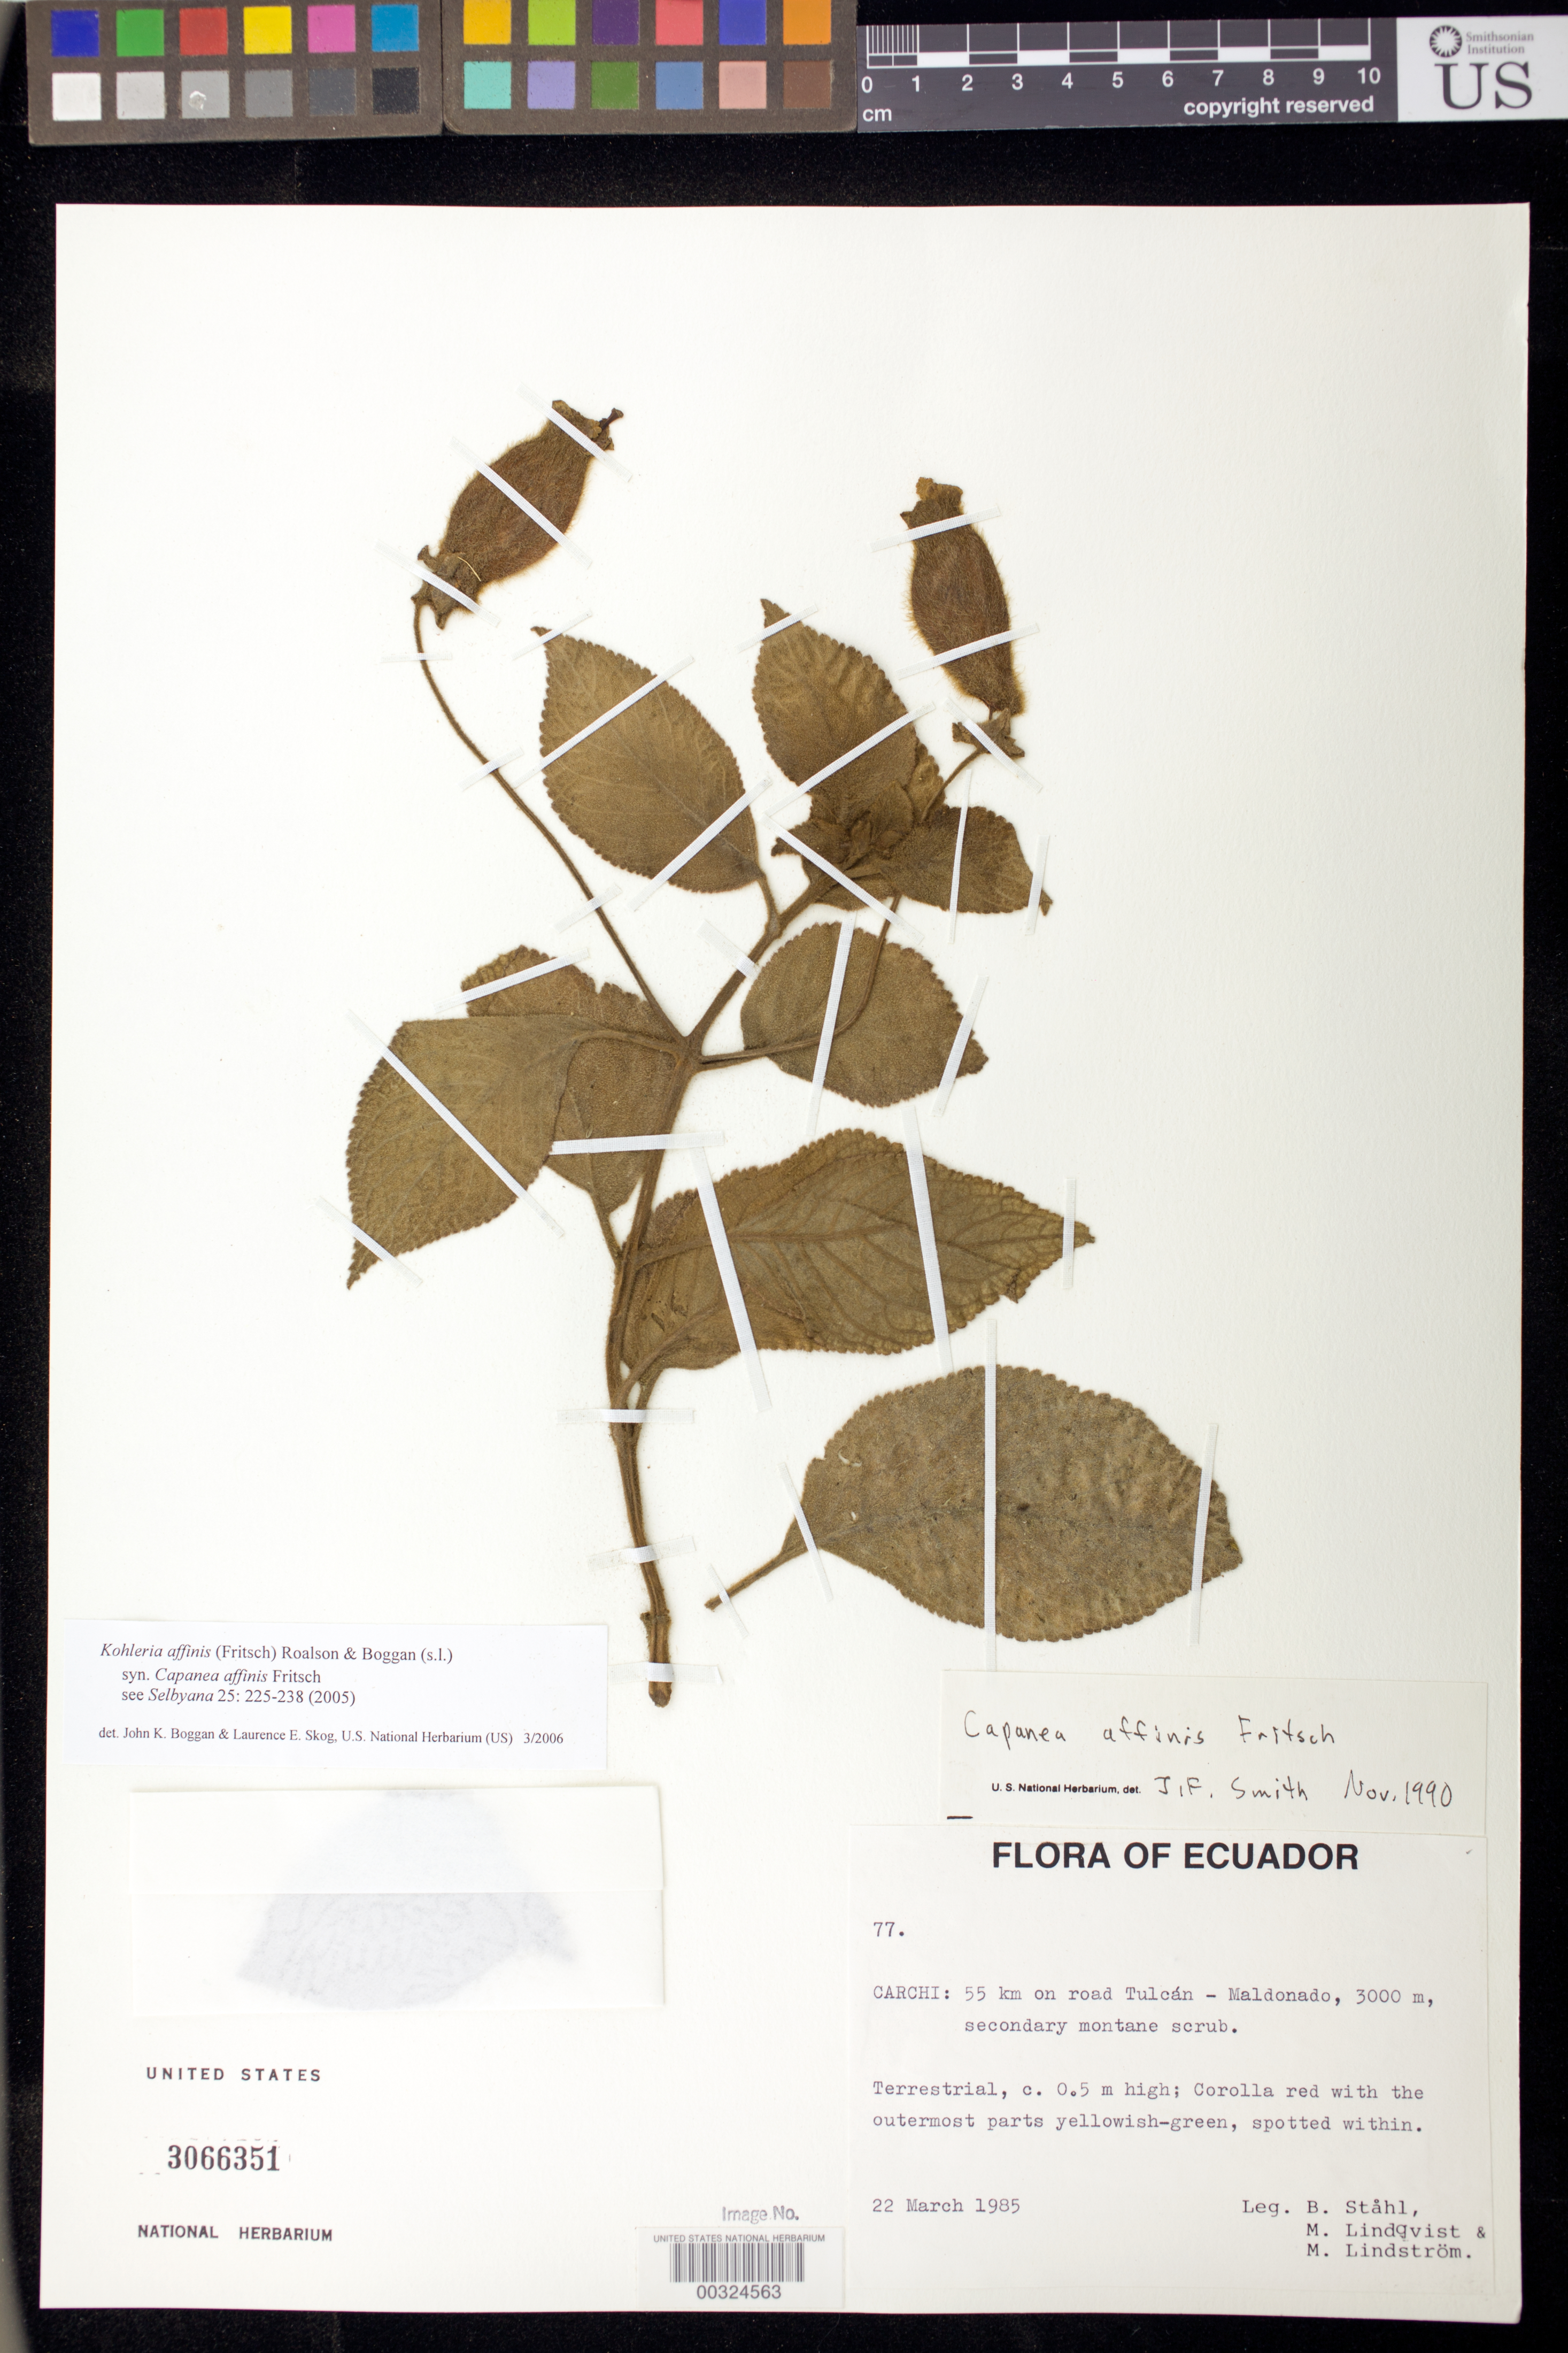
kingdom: Plantae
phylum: Tracheophyta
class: Magnoliopsida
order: Lamiales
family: Gesneriaceae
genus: Kohleria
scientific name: Kohleria affinis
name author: (Fritsch) Roalson & Boggan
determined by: Boggan, J. K.; Skog, L. E.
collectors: B. Ståhl, M. Lindquist & M. Lindström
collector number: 77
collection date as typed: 22 Mar 1985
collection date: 1985-03-22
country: Ecuador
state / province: Carchi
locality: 55 km on road Tulcan - Maldonado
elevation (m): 3000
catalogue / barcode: US 3066351